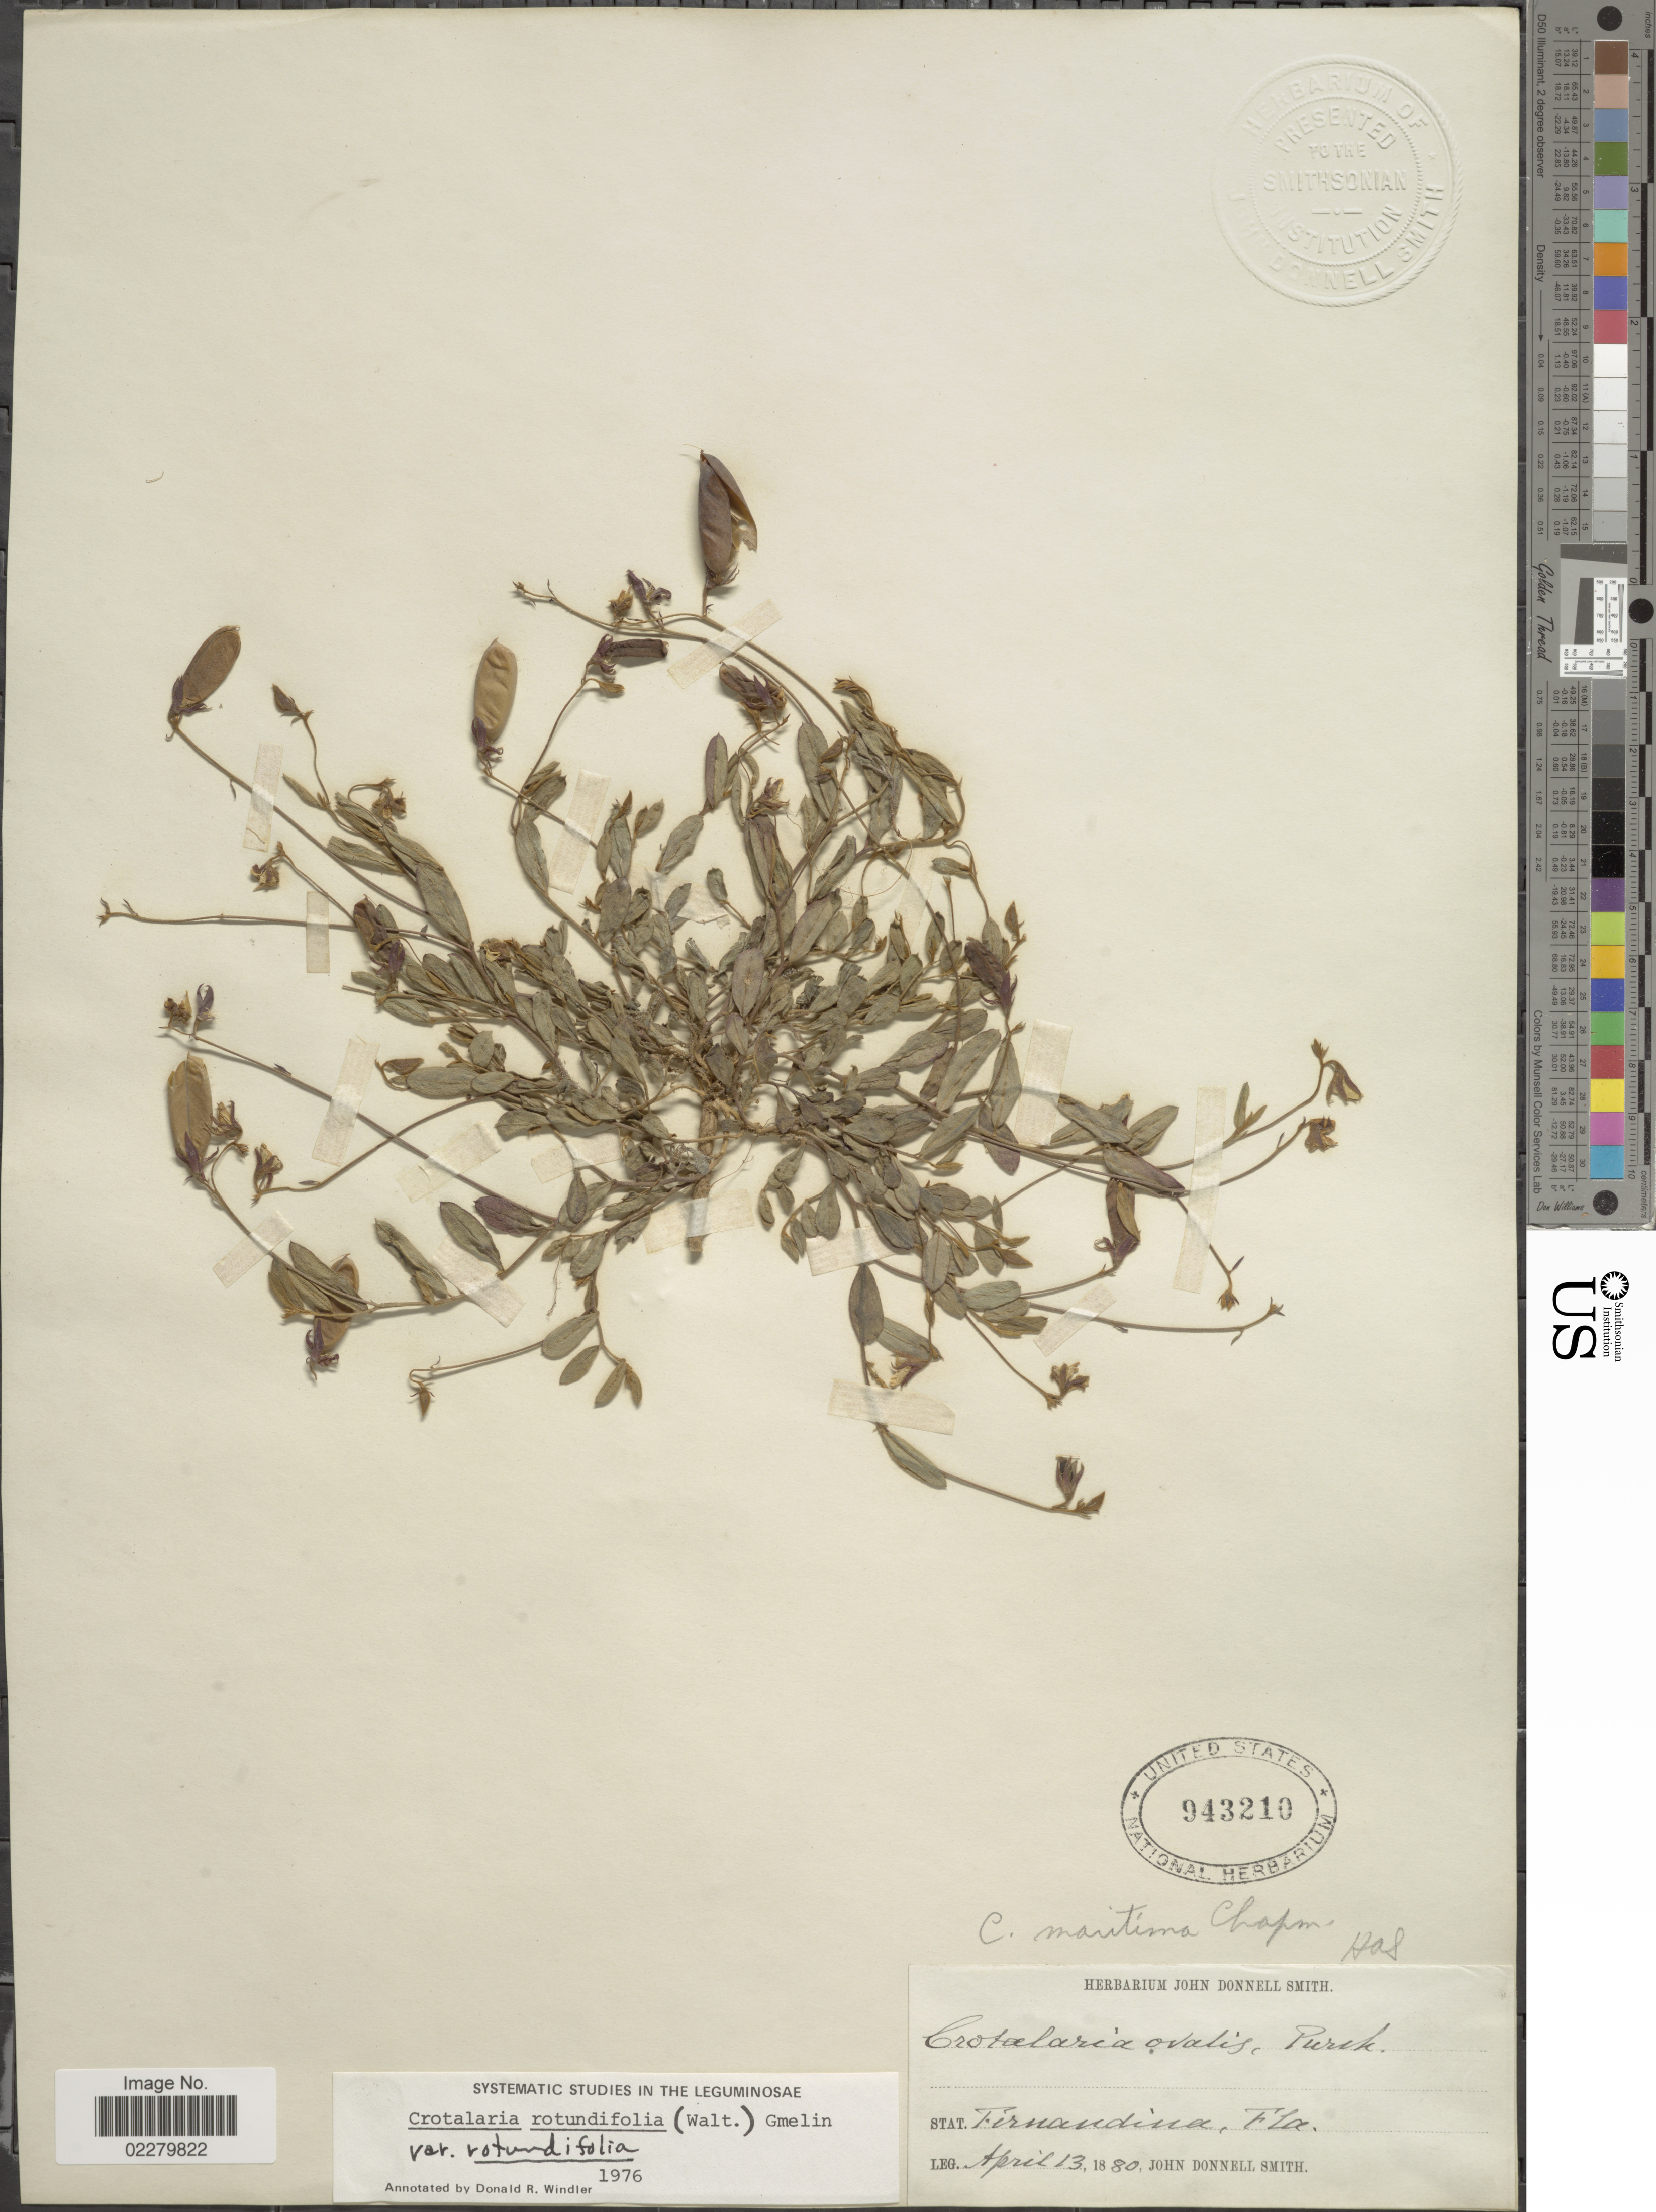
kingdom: Plantae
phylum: Tracheophyta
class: Magnoliopsida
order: Fabales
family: Fabaceae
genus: Crotalaria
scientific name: Crotalaria rotundifolia var. rotundifolia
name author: (Walter) J.F. Gmel.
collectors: J. Donnell Smith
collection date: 1880-04-13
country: United States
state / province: Florida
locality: Fernandina, Fla.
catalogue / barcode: US 943210